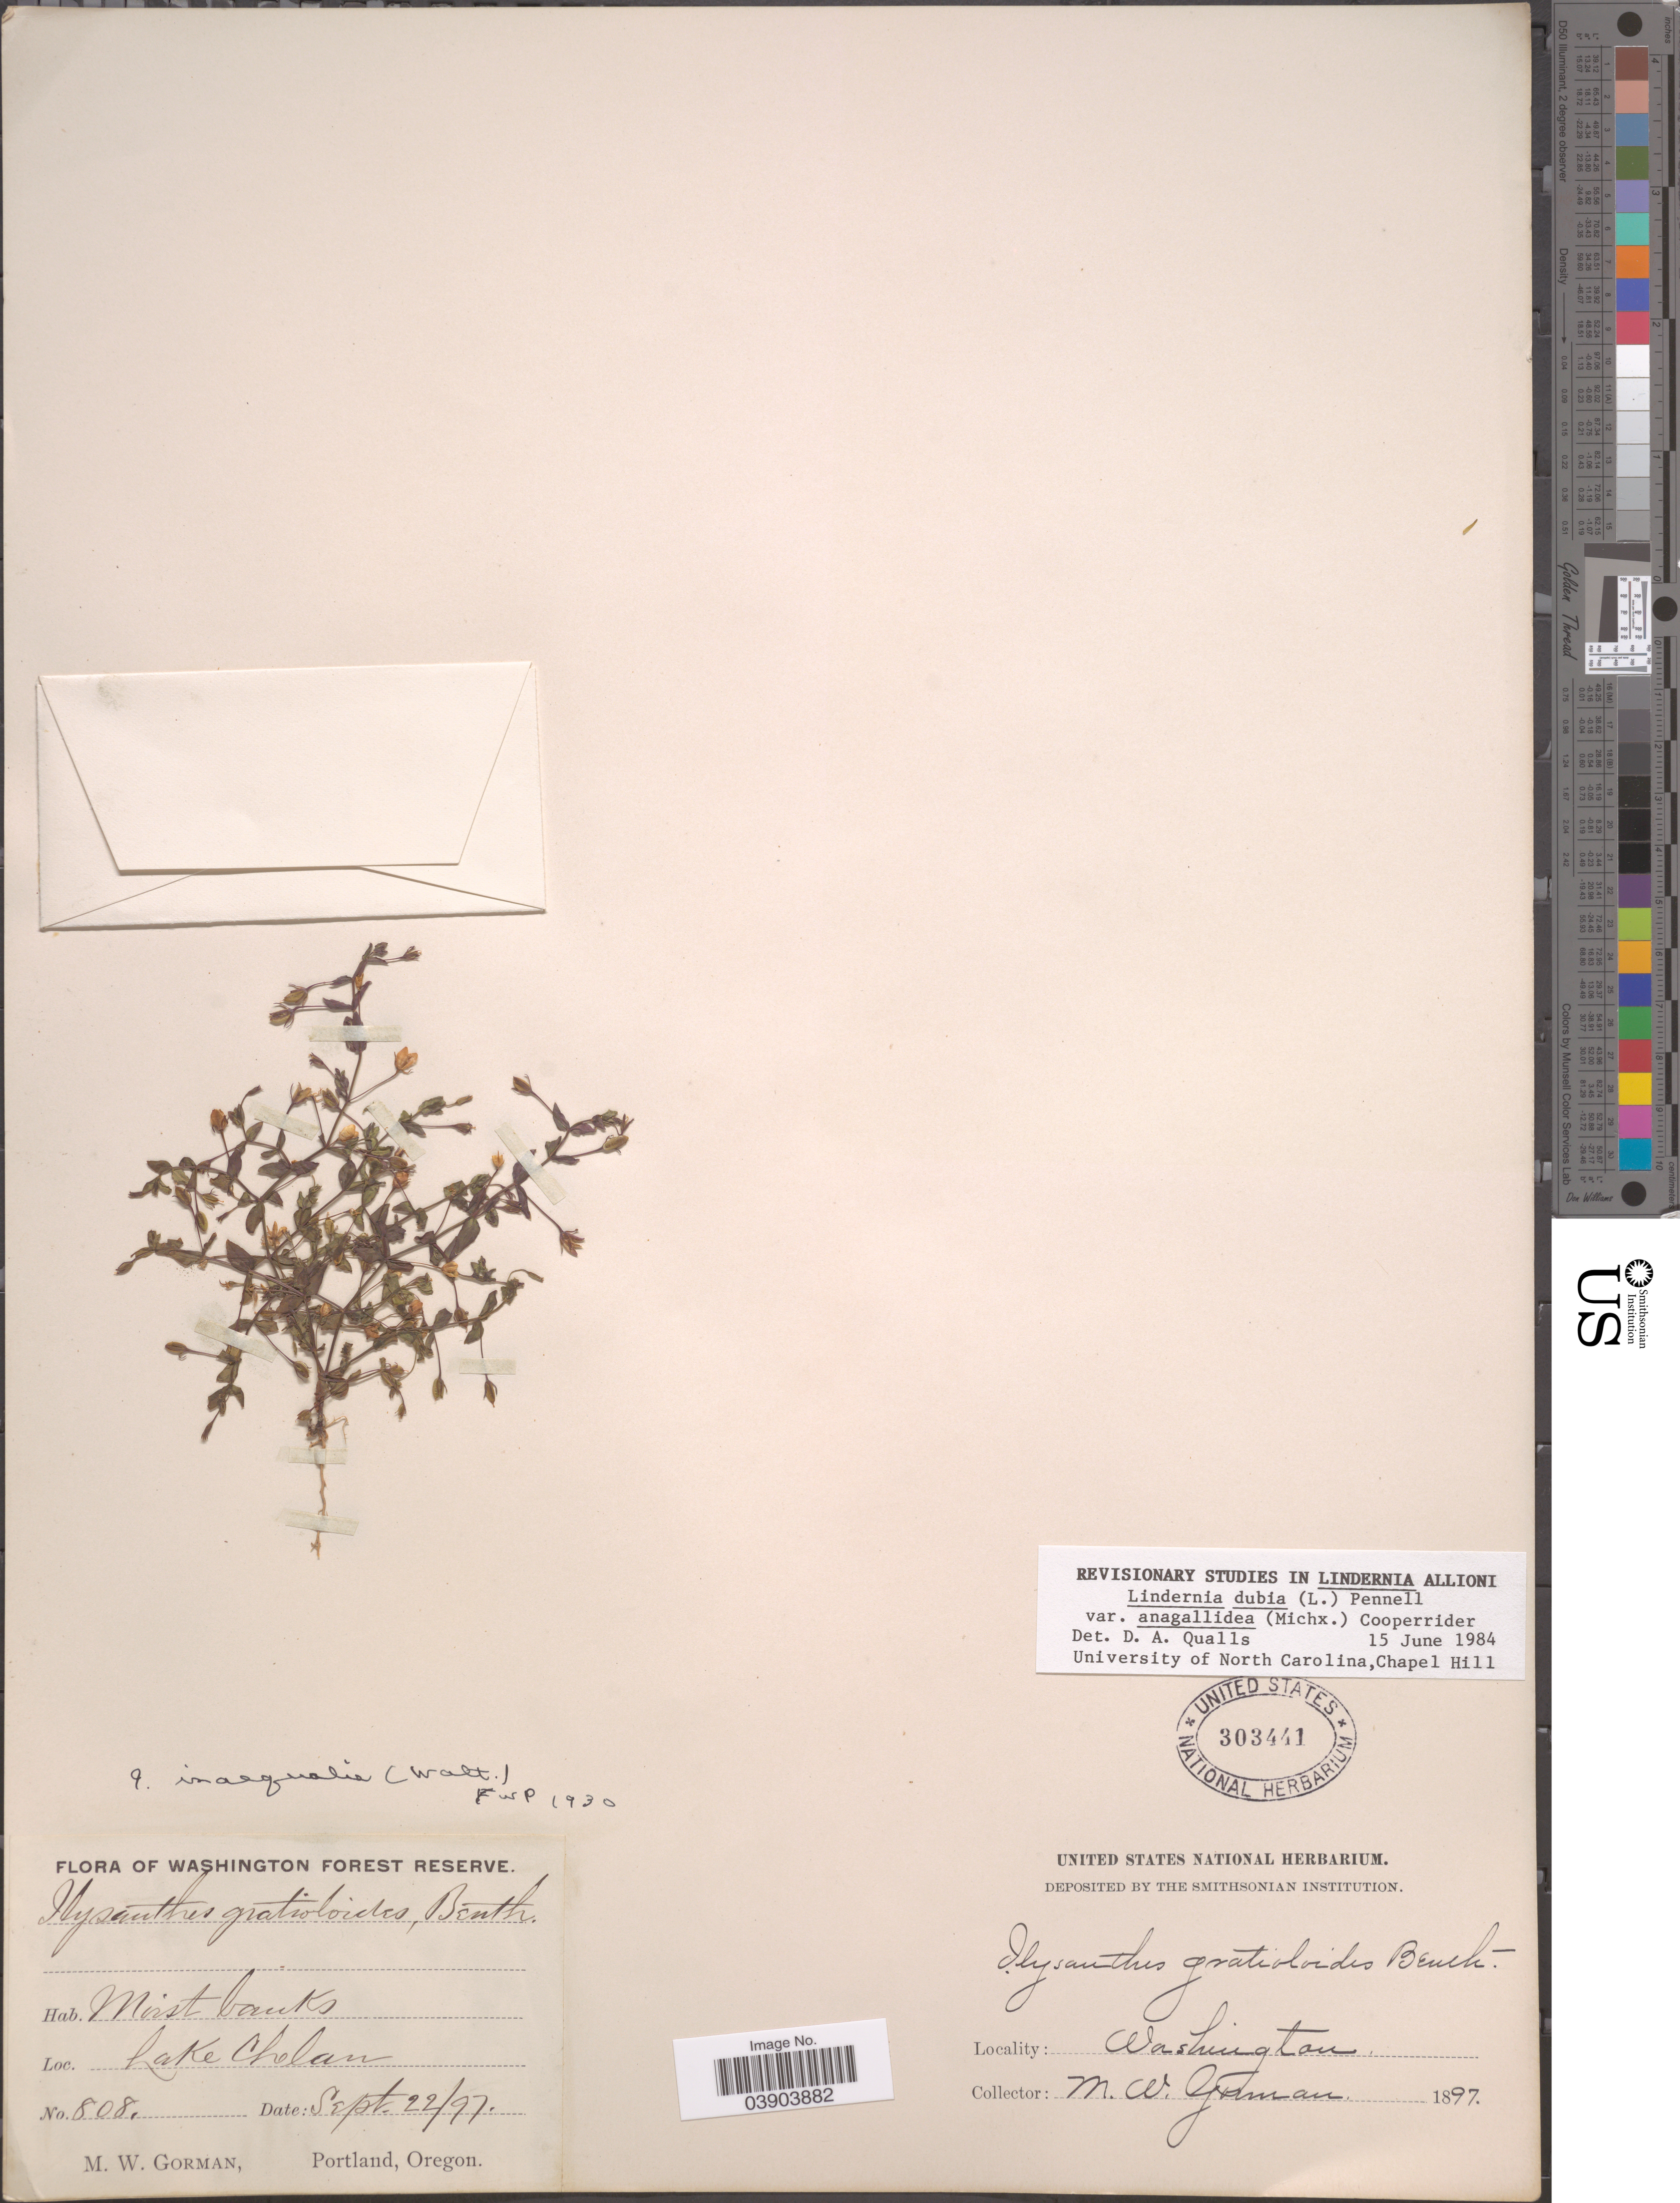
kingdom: Plantae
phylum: Tracheophyta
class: Magnoliopsida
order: Lamiales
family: Linderniaceae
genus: Lindernia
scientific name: Lindernia dubia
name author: (L.) Pennell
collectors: M. W. Gorman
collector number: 808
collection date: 1897-09-22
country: United States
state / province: Washington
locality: Washington Forest Reserve. Lake Chelan.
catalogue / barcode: US 303441